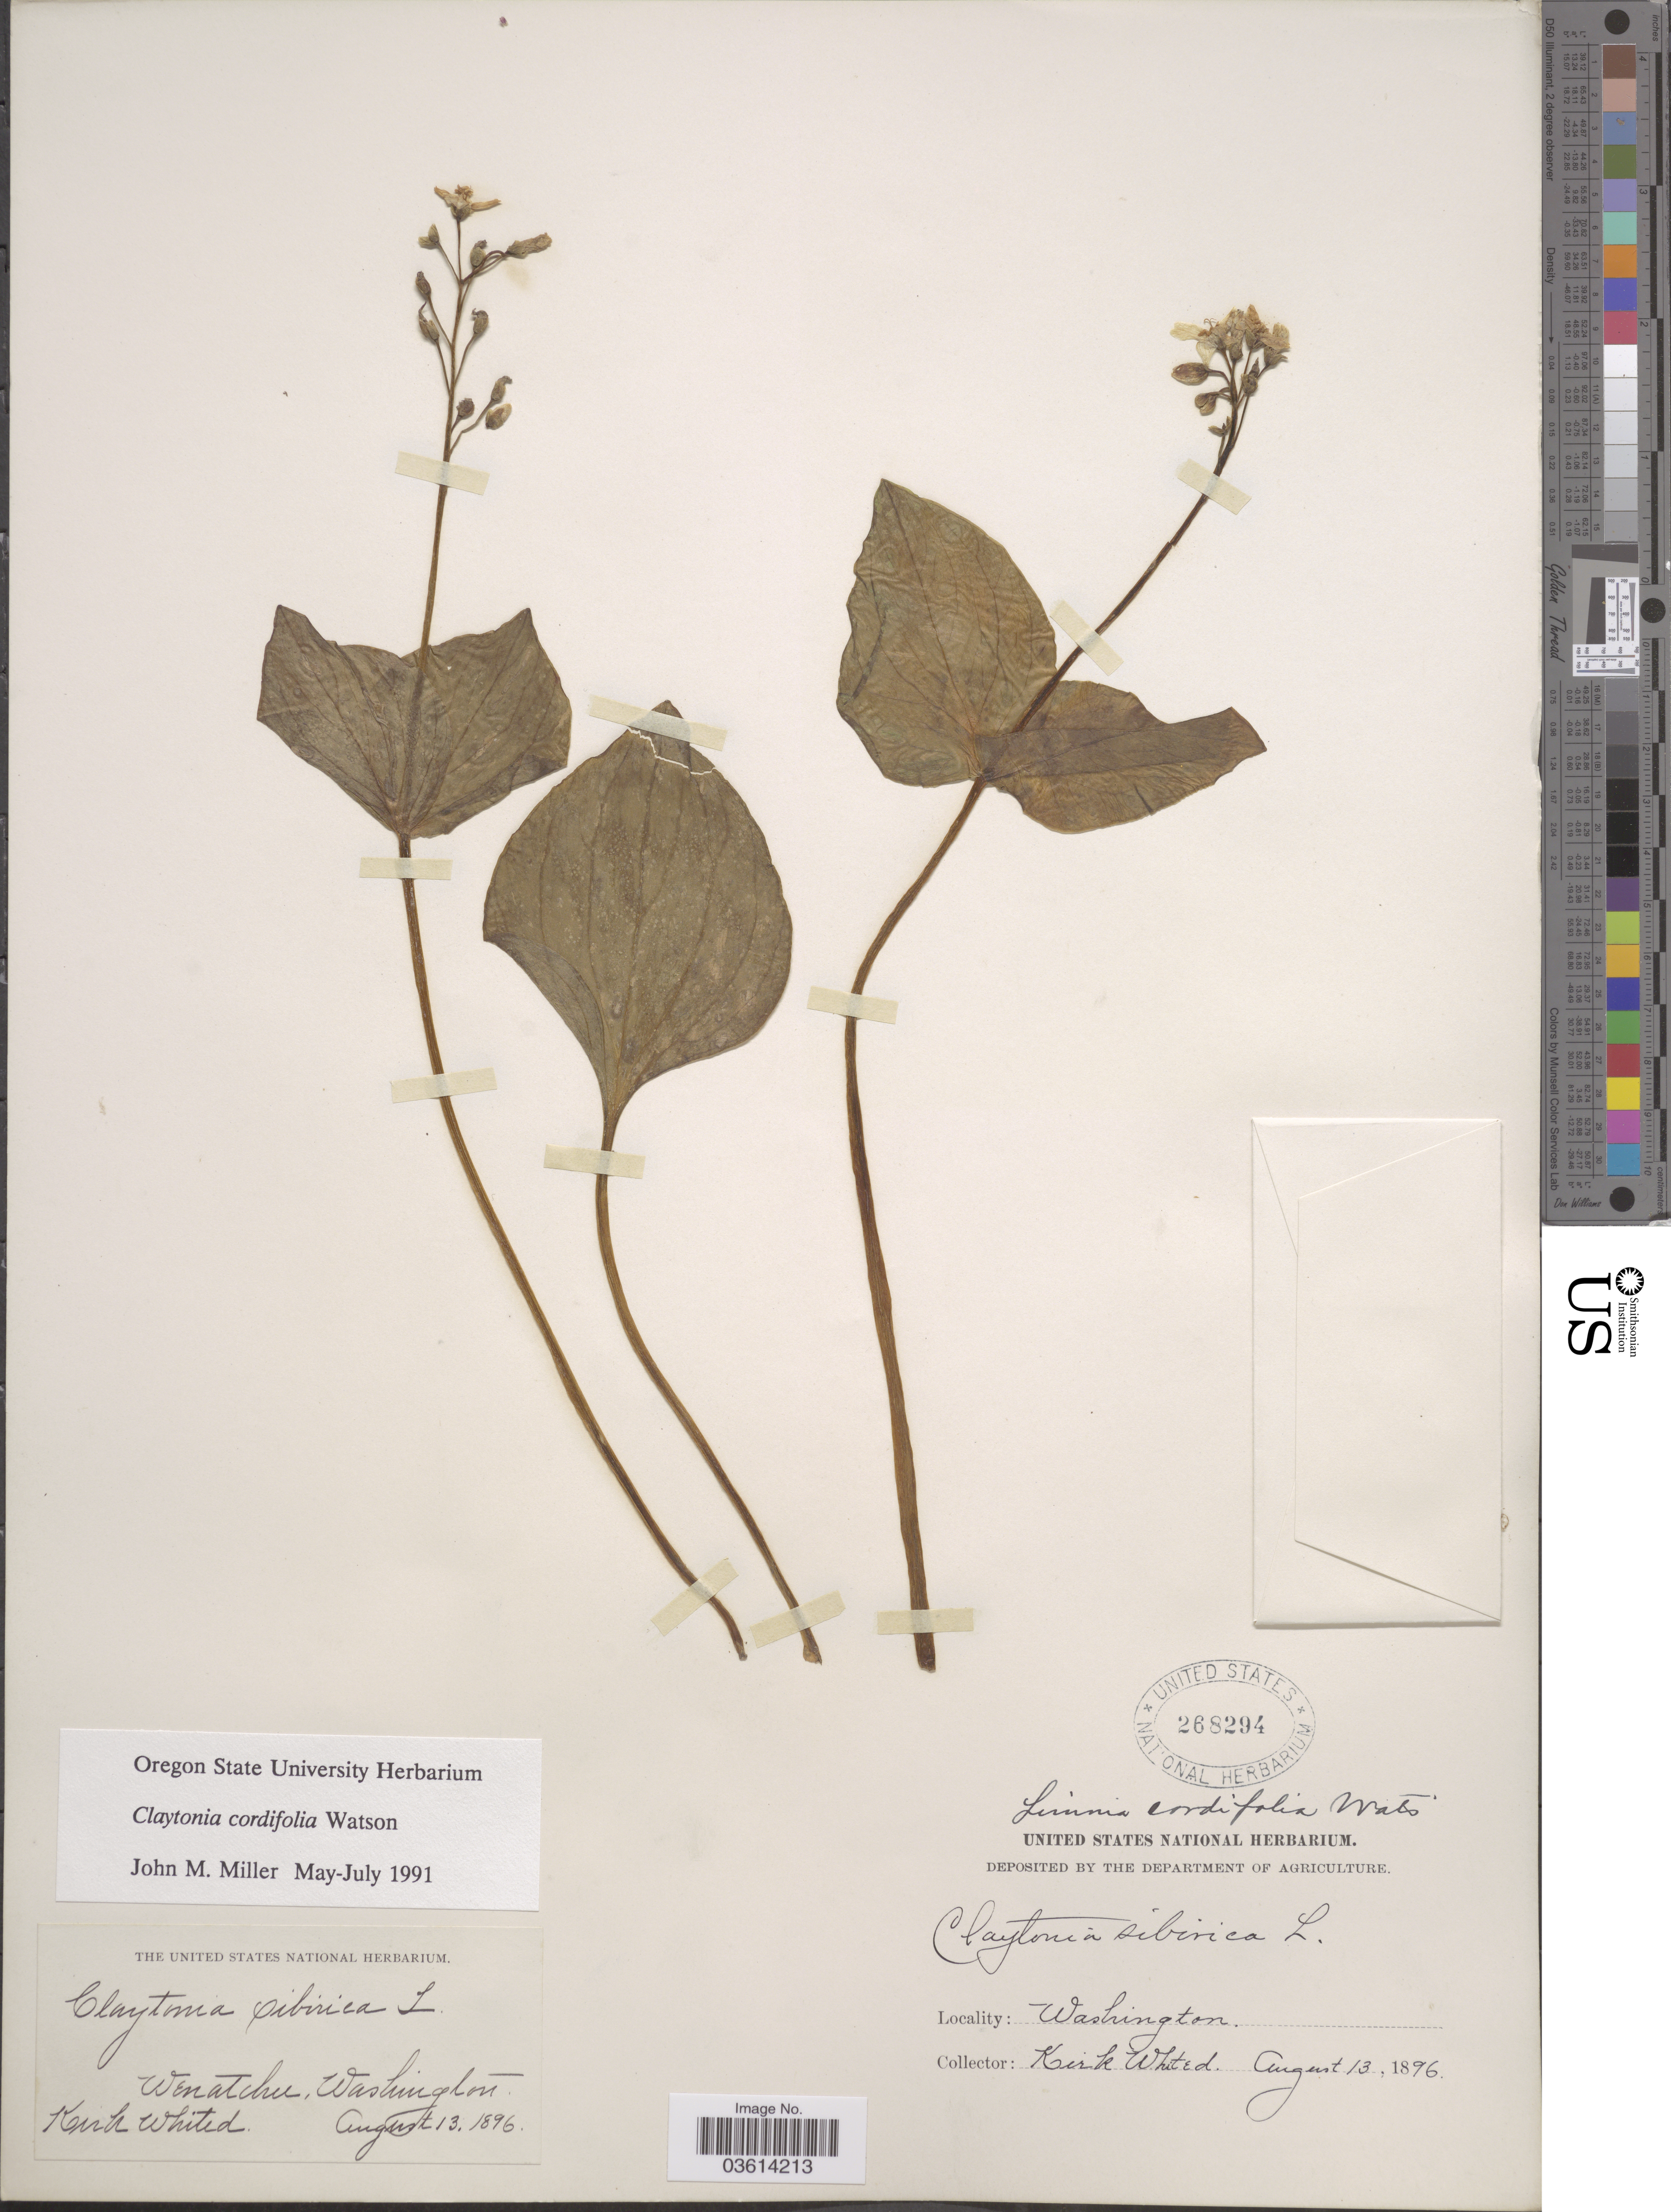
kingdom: Plantae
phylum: Tracheophyta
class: Magnoliopsida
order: Caryophyllales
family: Montiaceae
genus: Claytonia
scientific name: Claytonia cordifolia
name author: S. Watson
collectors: K. Whited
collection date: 1896-08-13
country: United States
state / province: Washington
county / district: Chelan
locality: Wenatchee.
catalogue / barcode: US 268294